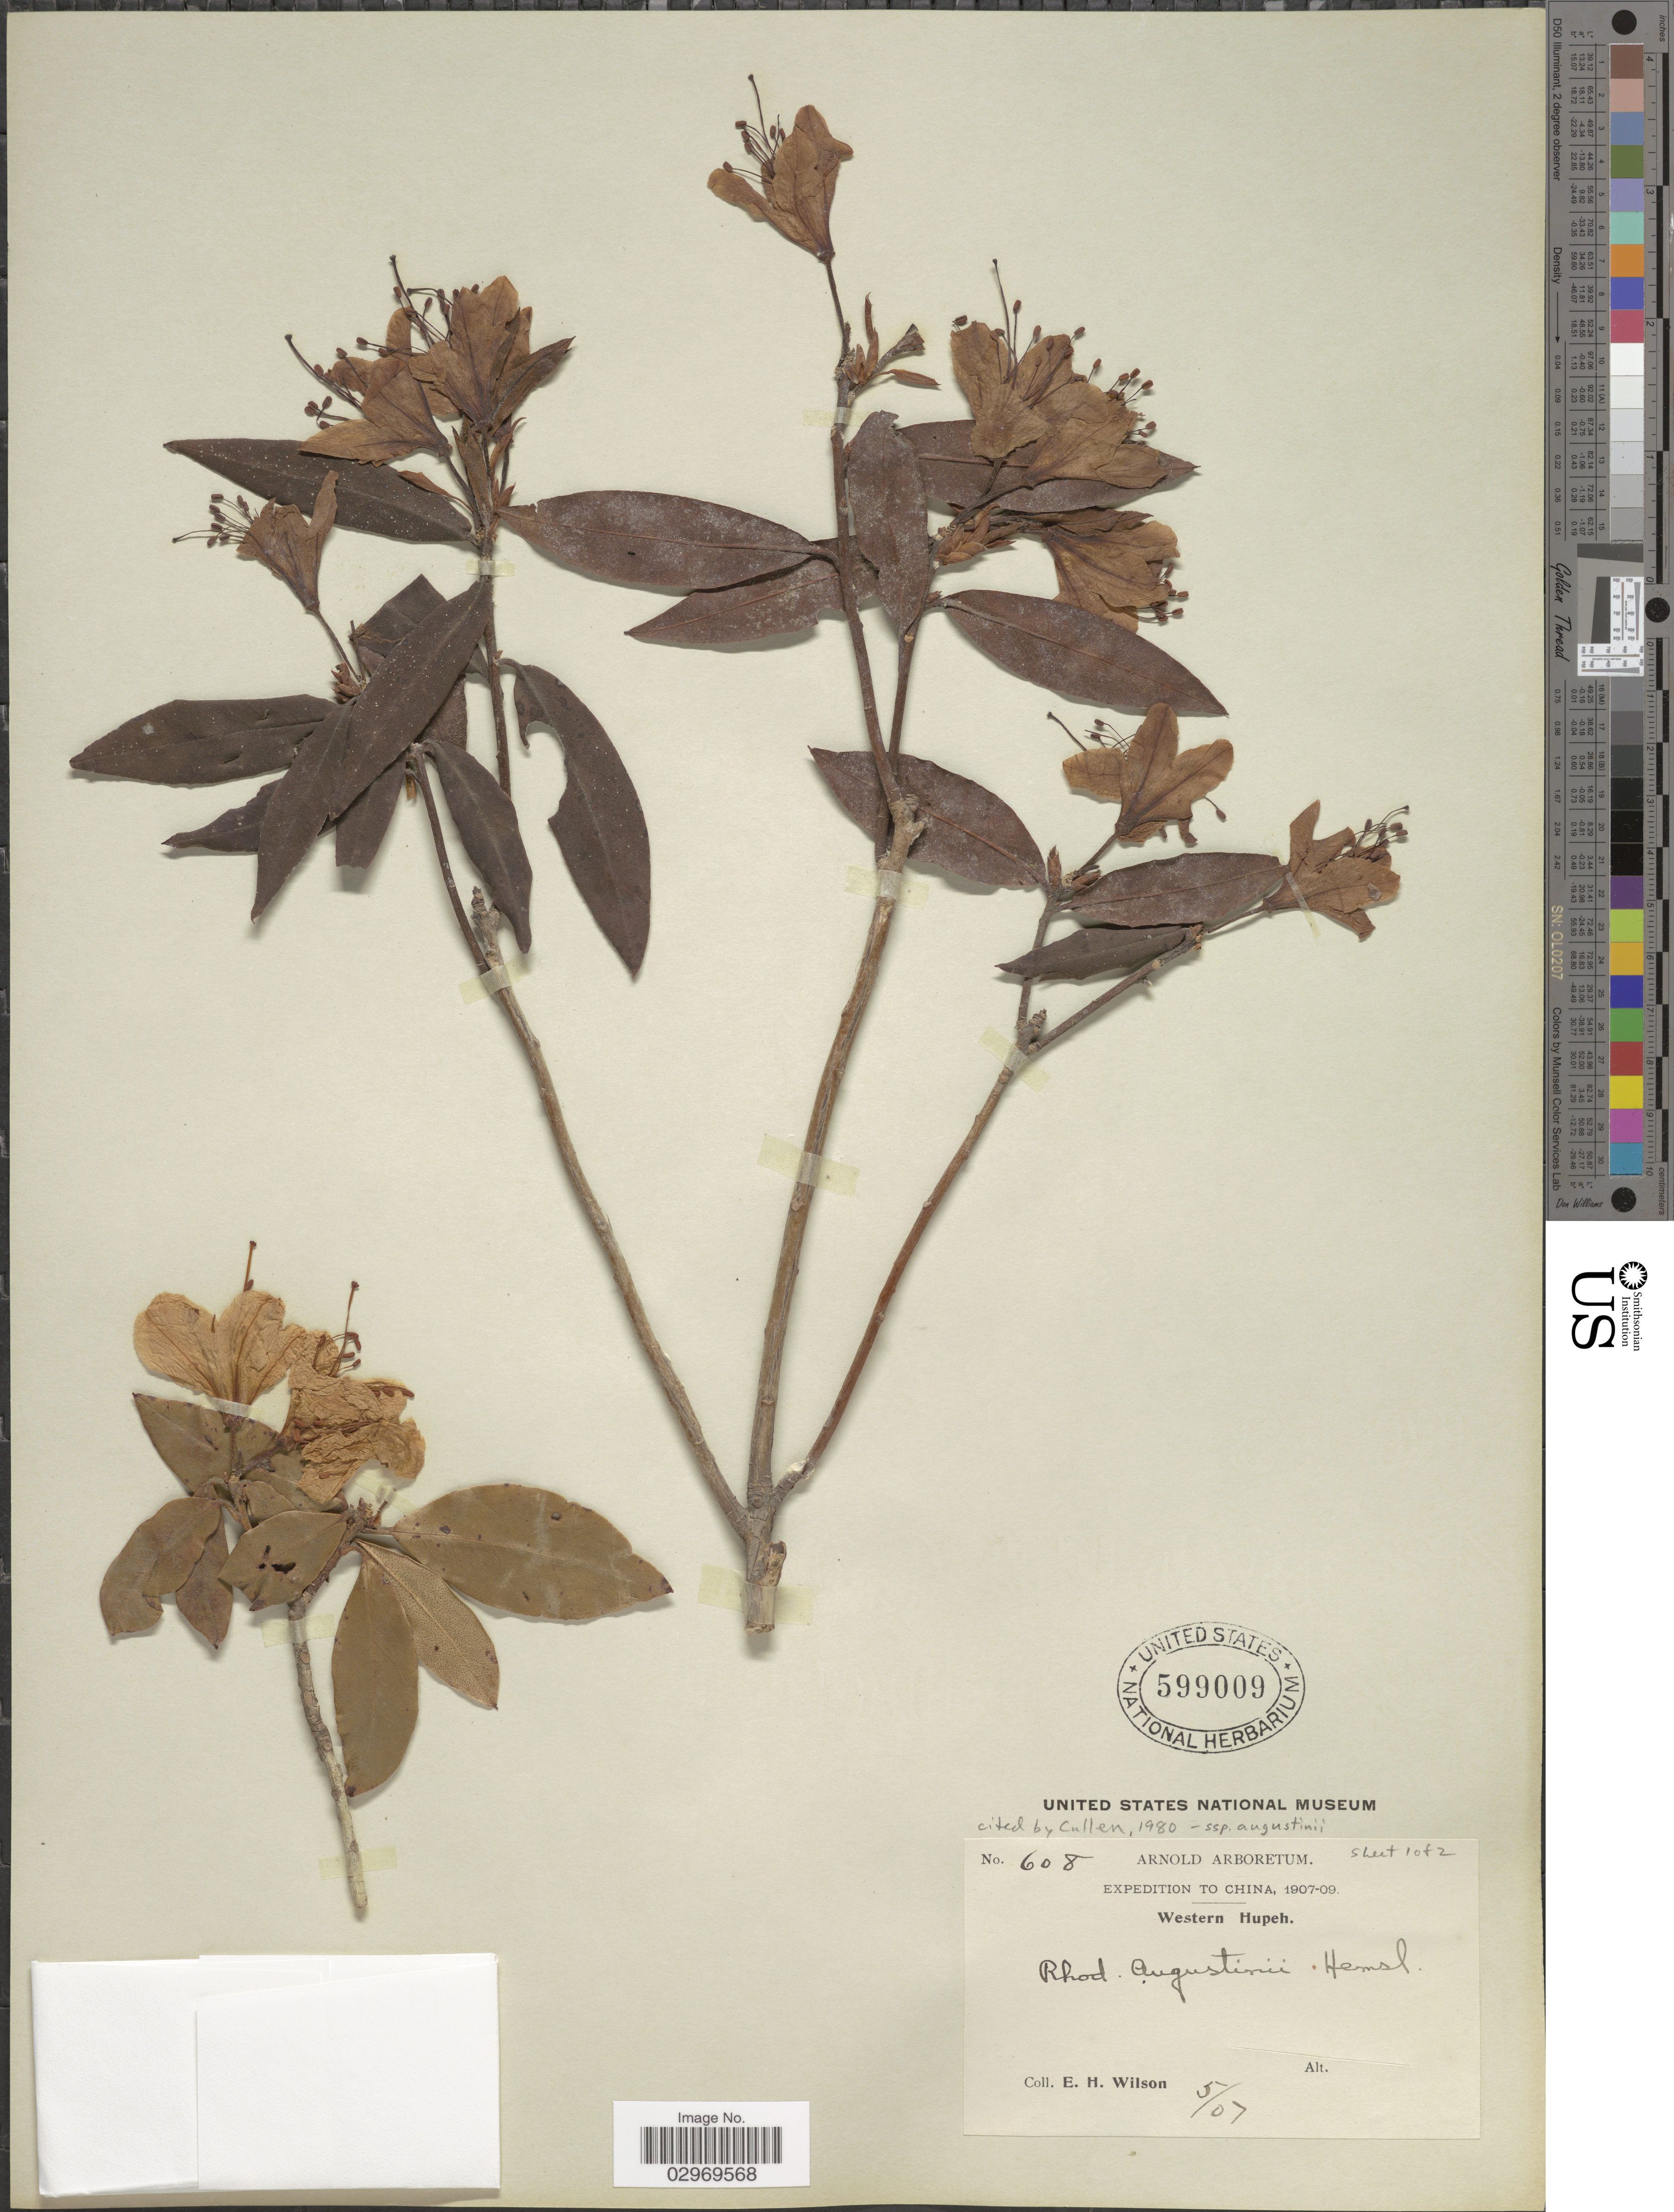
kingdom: Plantae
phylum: Tracheophyta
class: Magnoliopsida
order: Ericales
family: Ericaceae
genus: Rhododendron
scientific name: Rhododendron augustinei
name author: Hemsl.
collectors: E. Wilson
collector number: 608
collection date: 1907-05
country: China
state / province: Hubei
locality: Western Hupeh.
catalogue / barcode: US 599009